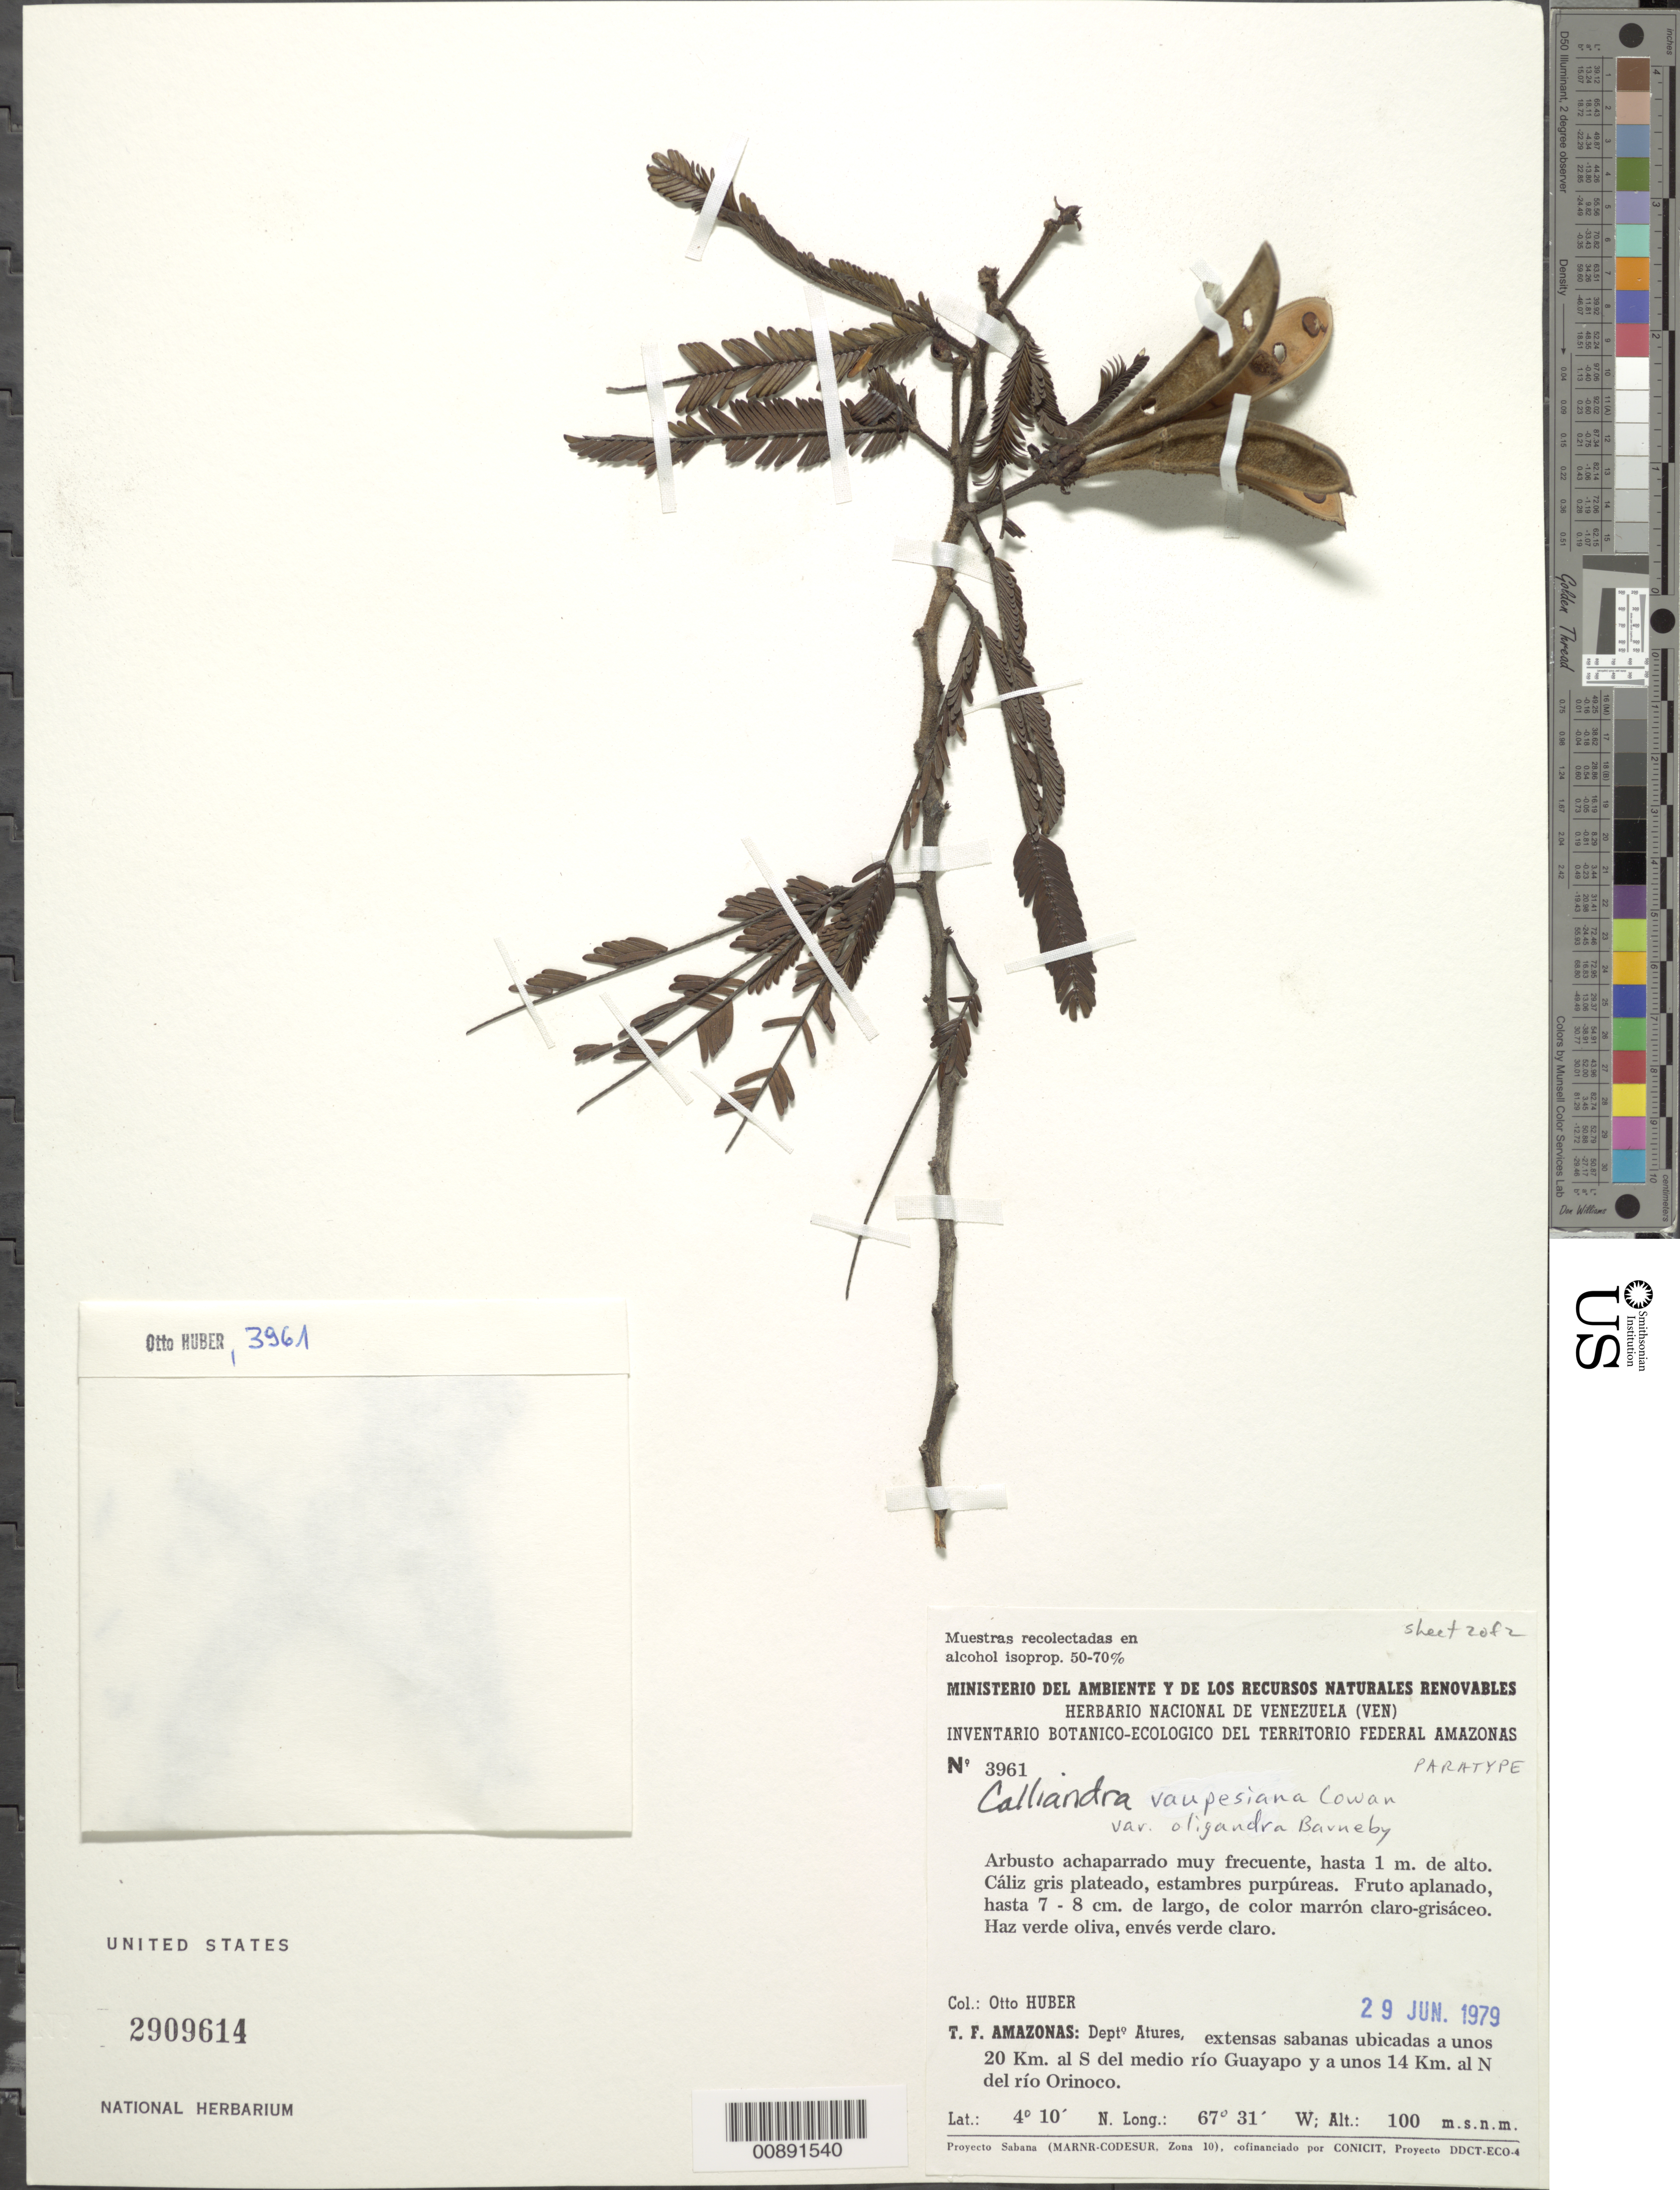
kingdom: Plantae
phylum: Tracheophyta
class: Magnoliopsida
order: Fabales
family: Fabaceae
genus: Calliandra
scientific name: Calliandra vaupesiana var. oligandra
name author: Barneby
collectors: O. Huber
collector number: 3961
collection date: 1979-06-29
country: Venezuela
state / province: Amazonas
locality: T. F. Amazonas.: Dept. Atures, extensas sabanas ubicadas a unos 20 km. al S del medio rio Guayapo y a unos 14 Km. al n del rio Orinoco.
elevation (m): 100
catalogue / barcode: US 2909614